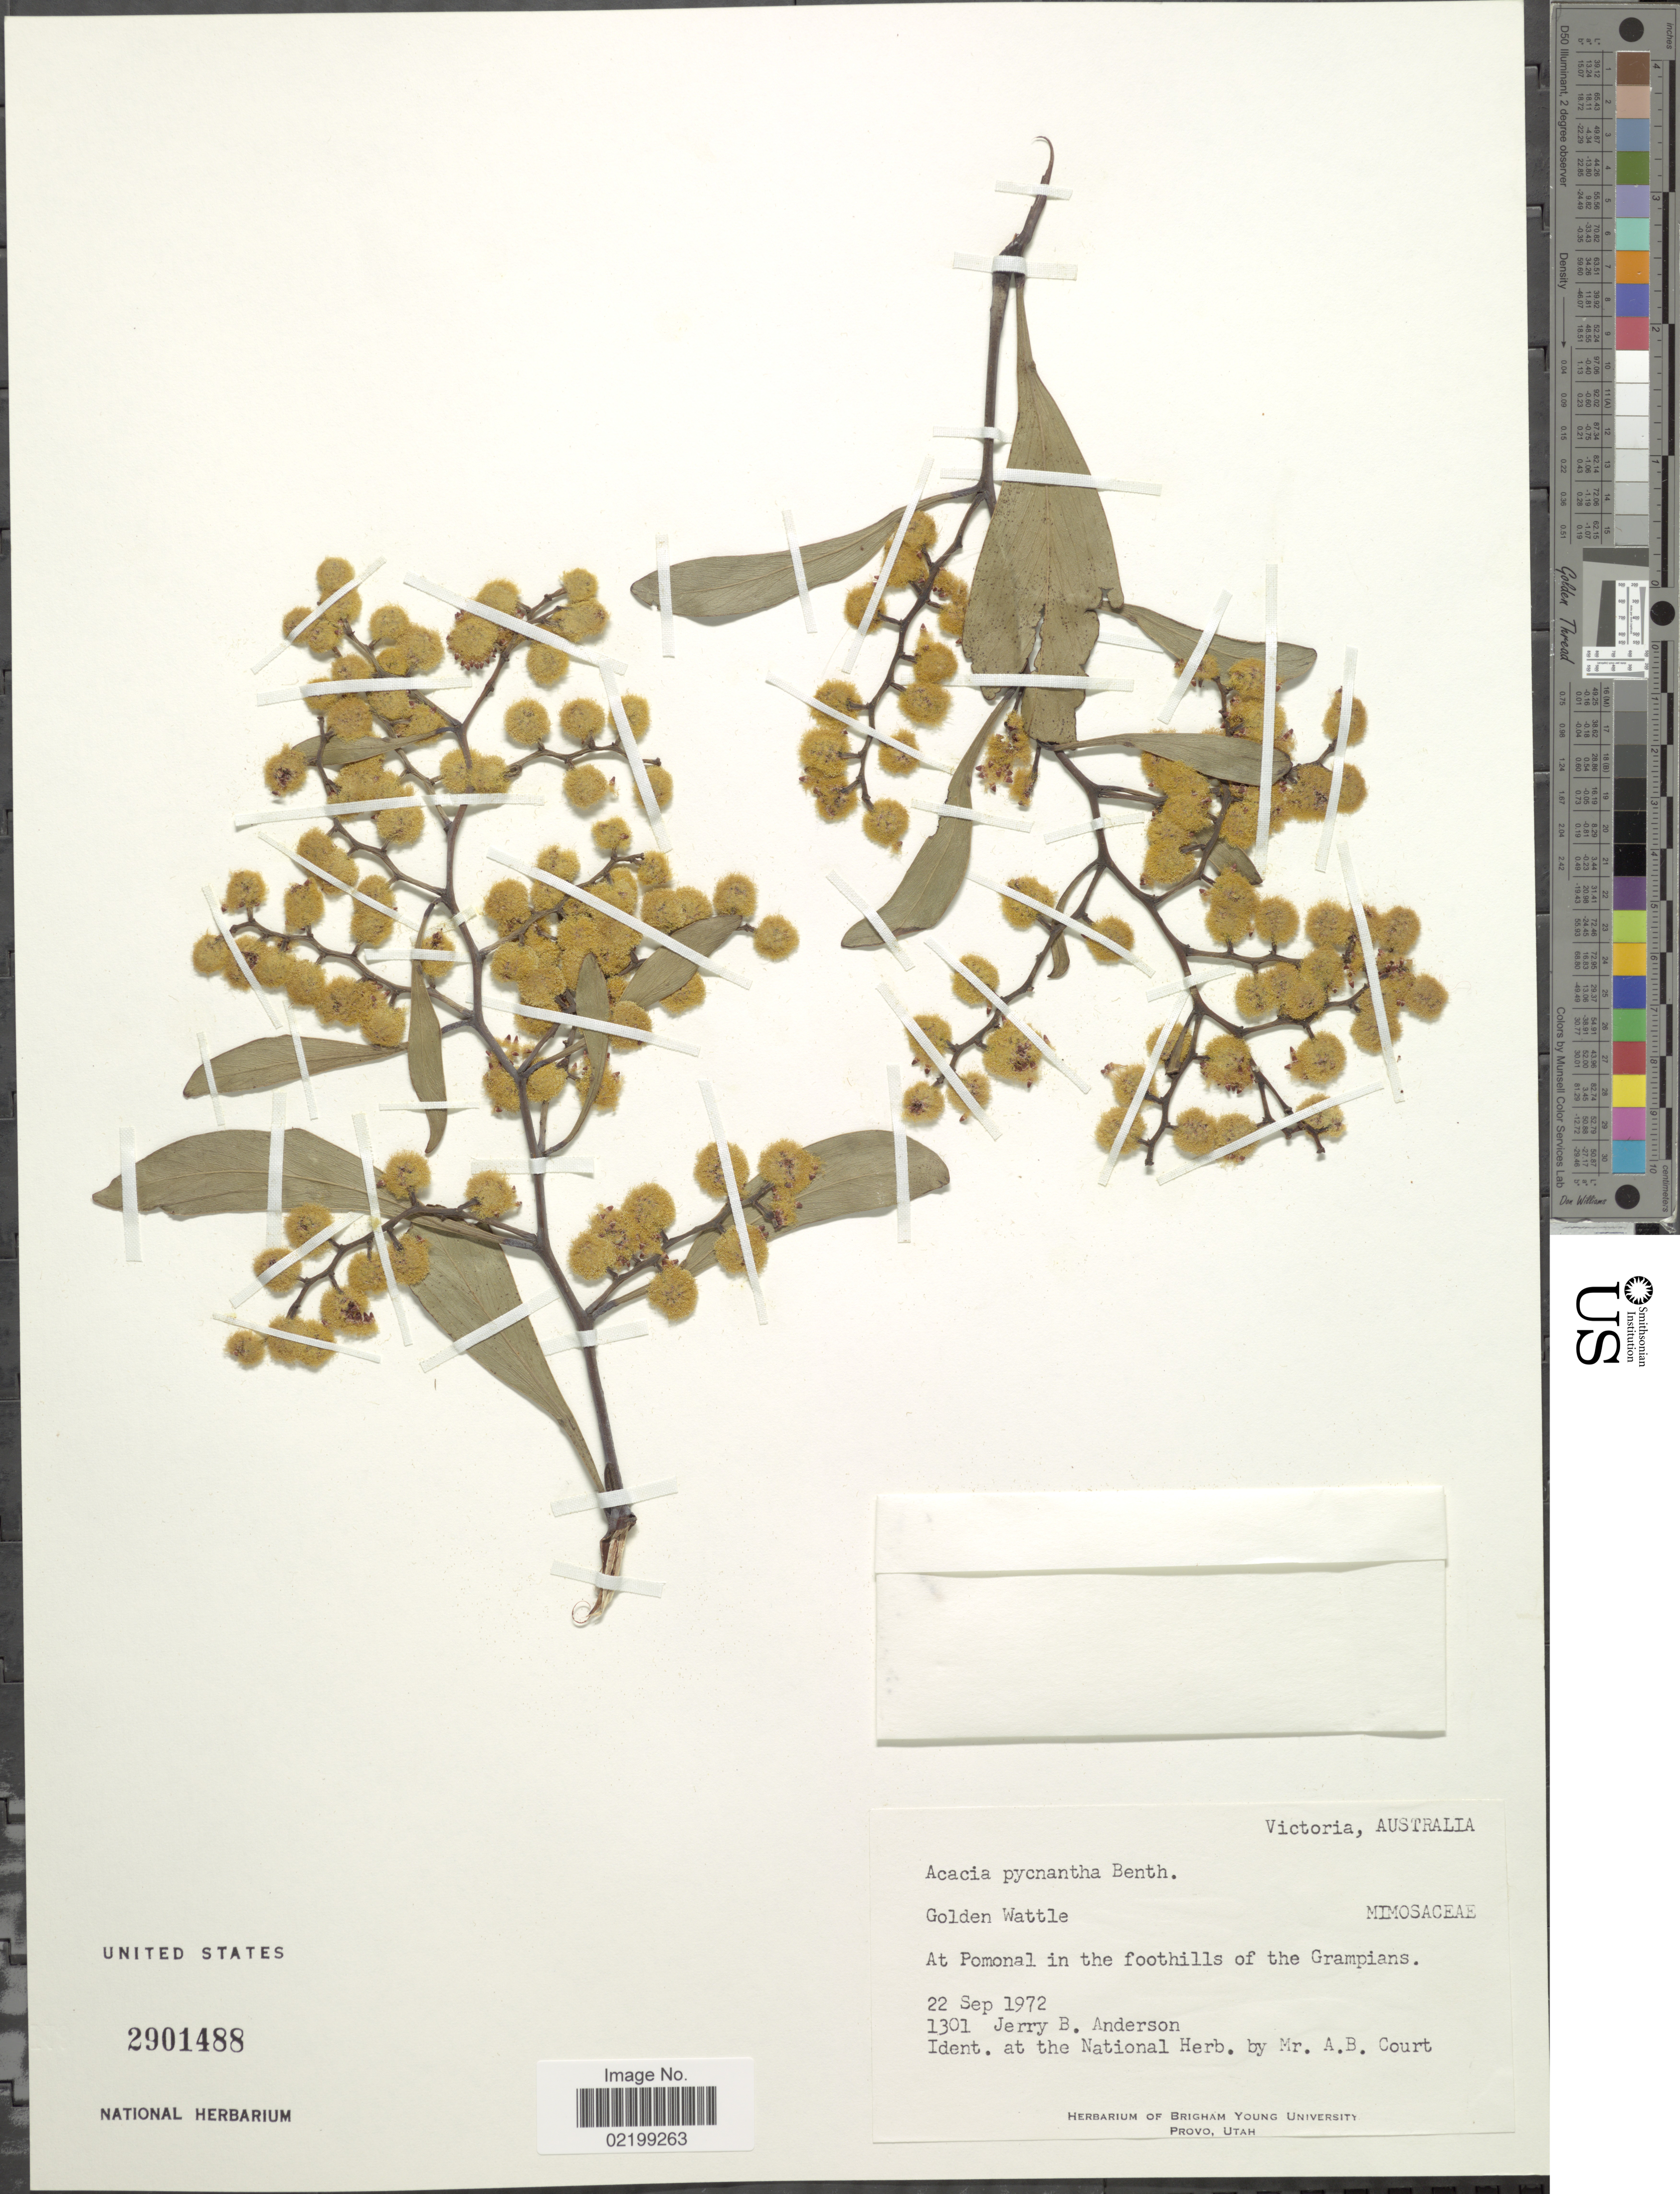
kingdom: Plantae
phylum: Tracheophyta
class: Magnoliopsida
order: Fabales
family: Fabaceae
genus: Acacia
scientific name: Acacia pycnantha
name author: Benth.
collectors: J. B. Anderson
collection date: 1972-09-22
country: Australia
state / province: Victoria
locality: Victoria, at Pomonal in the foothills of the Grampians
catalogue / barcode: US 2901488